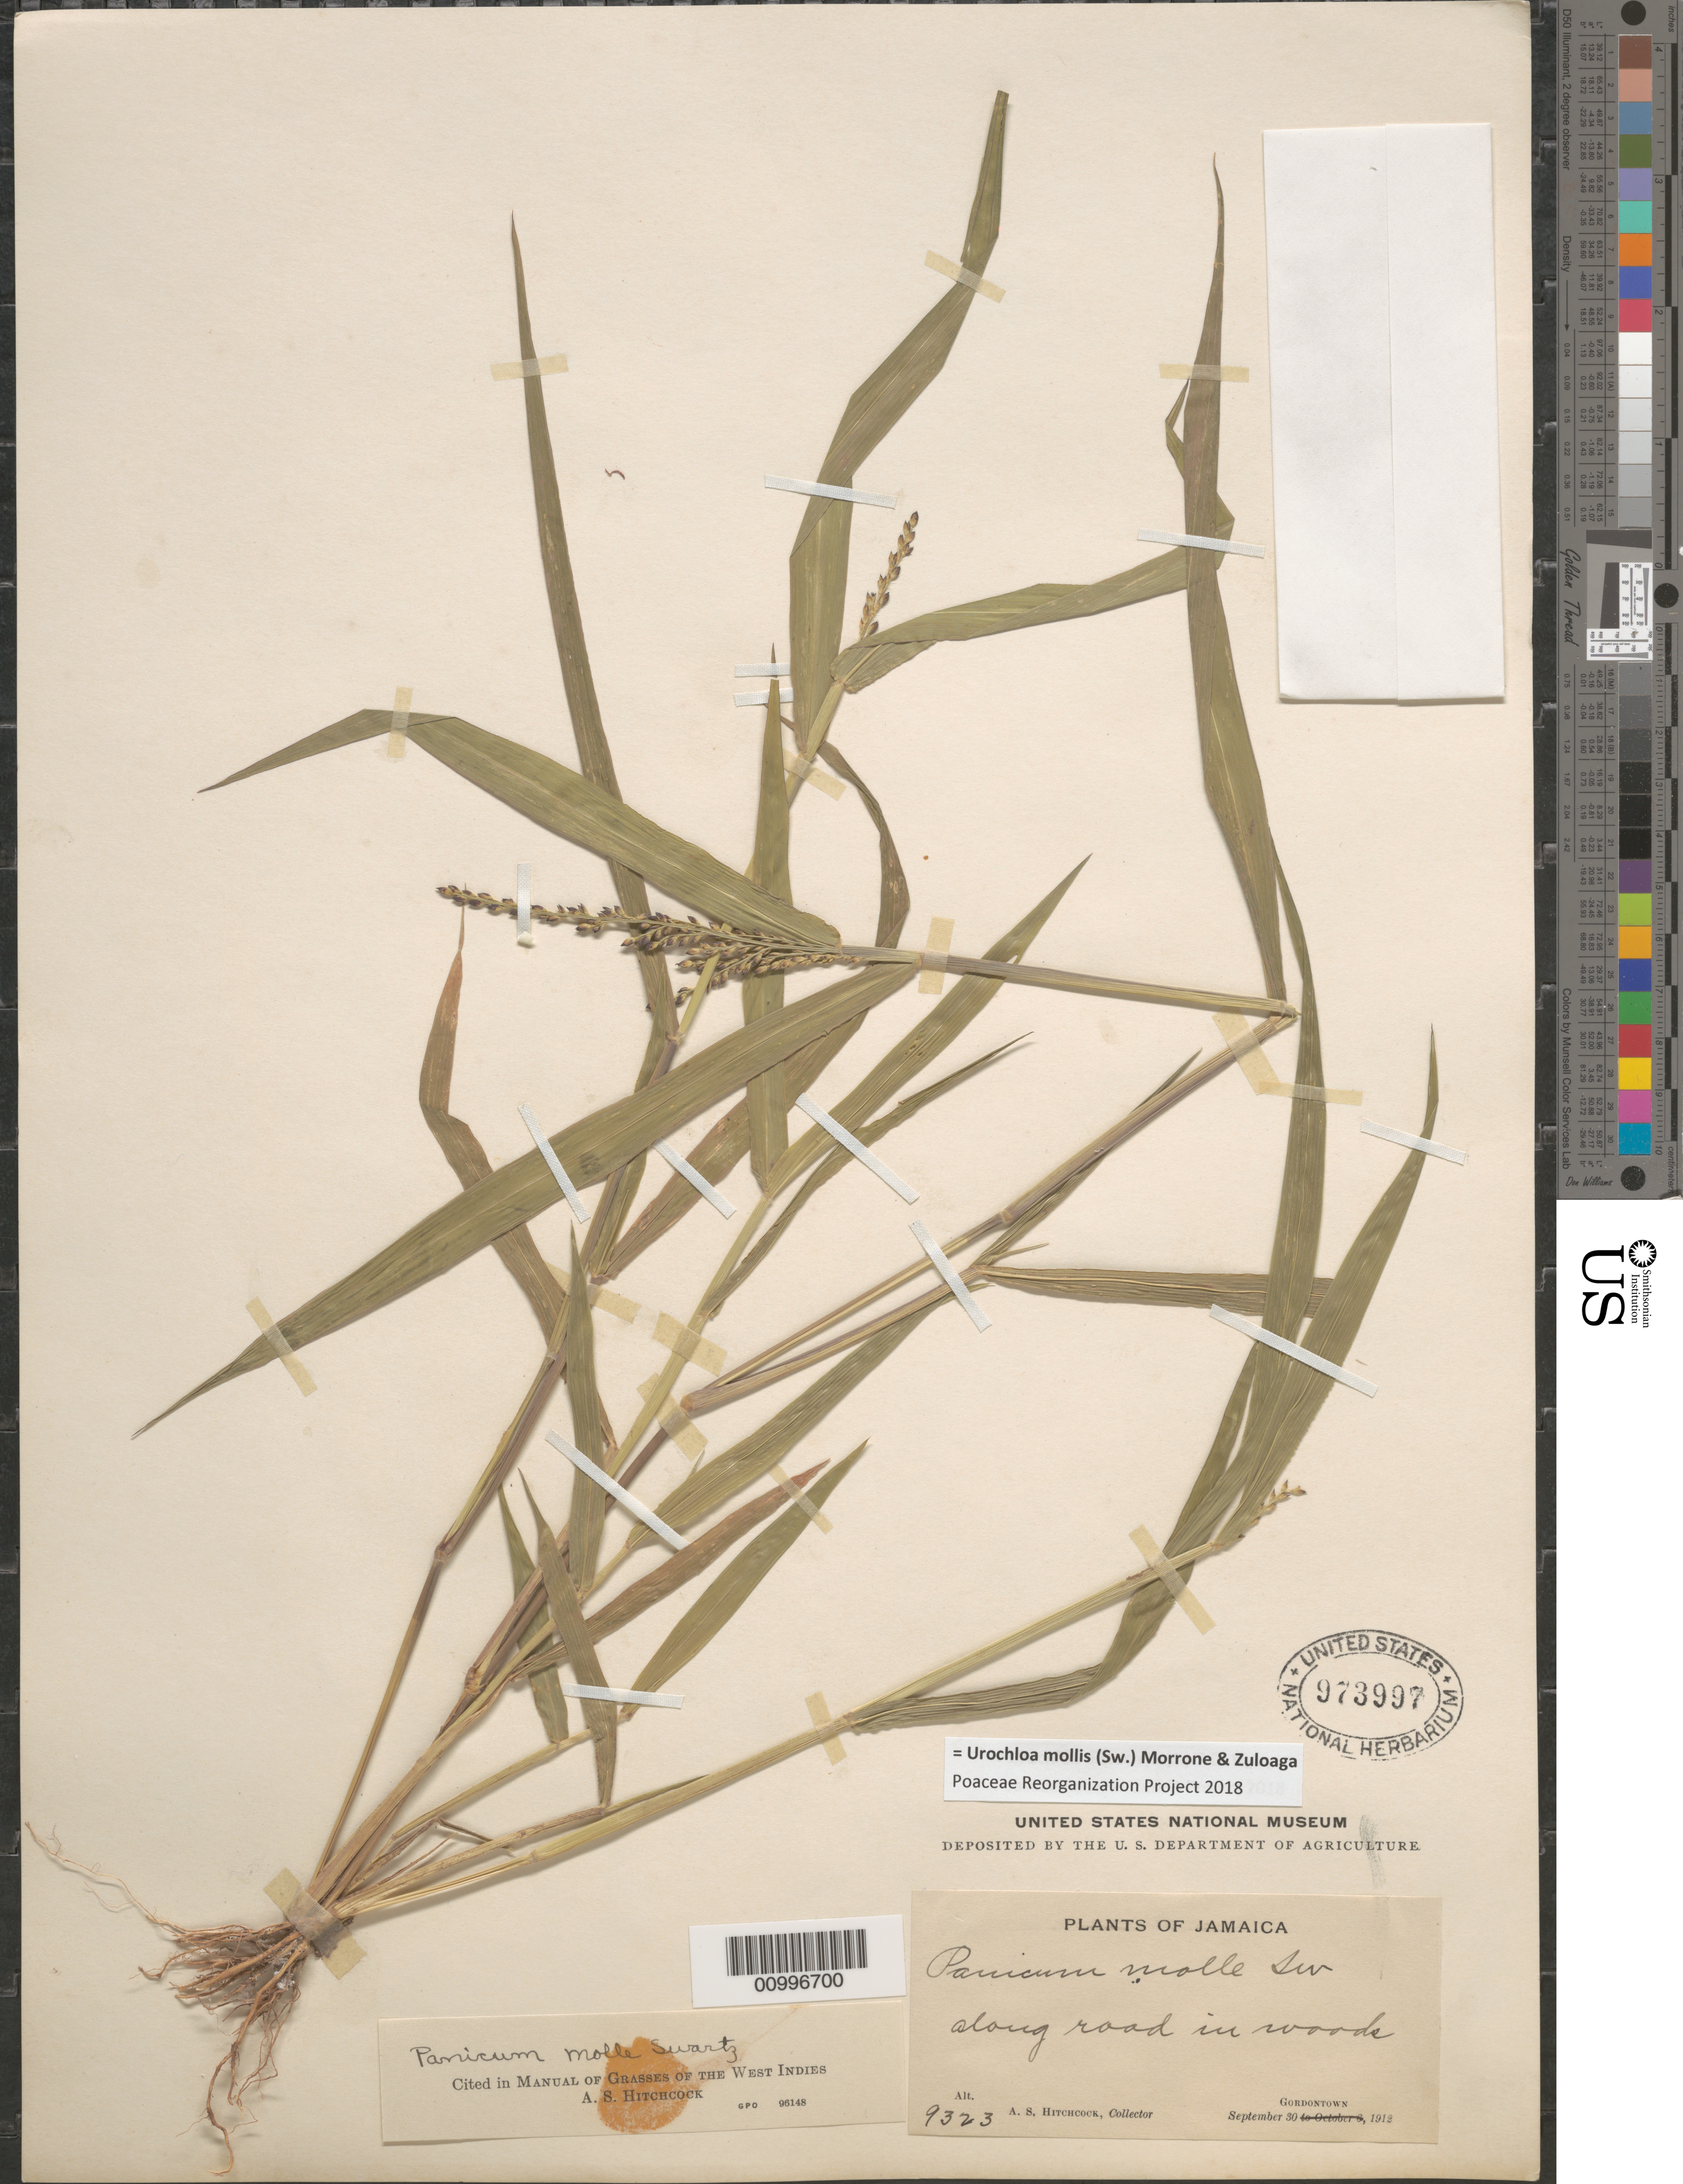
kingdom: Plantae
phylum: Tracheophyta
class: Liliopsida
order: Poales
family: Poaceae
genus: Brachiaria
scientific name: Brachiaria mollis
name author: (Sw.) Parodi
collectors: A. S. Hitchcock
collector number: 9323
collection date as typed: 30 Sep 1912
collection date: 1912-09-30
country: Jamaica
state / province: Saint Andrew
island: Jamaica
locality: Gordontown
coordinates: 0 N, 0 E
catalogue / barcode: US 973997